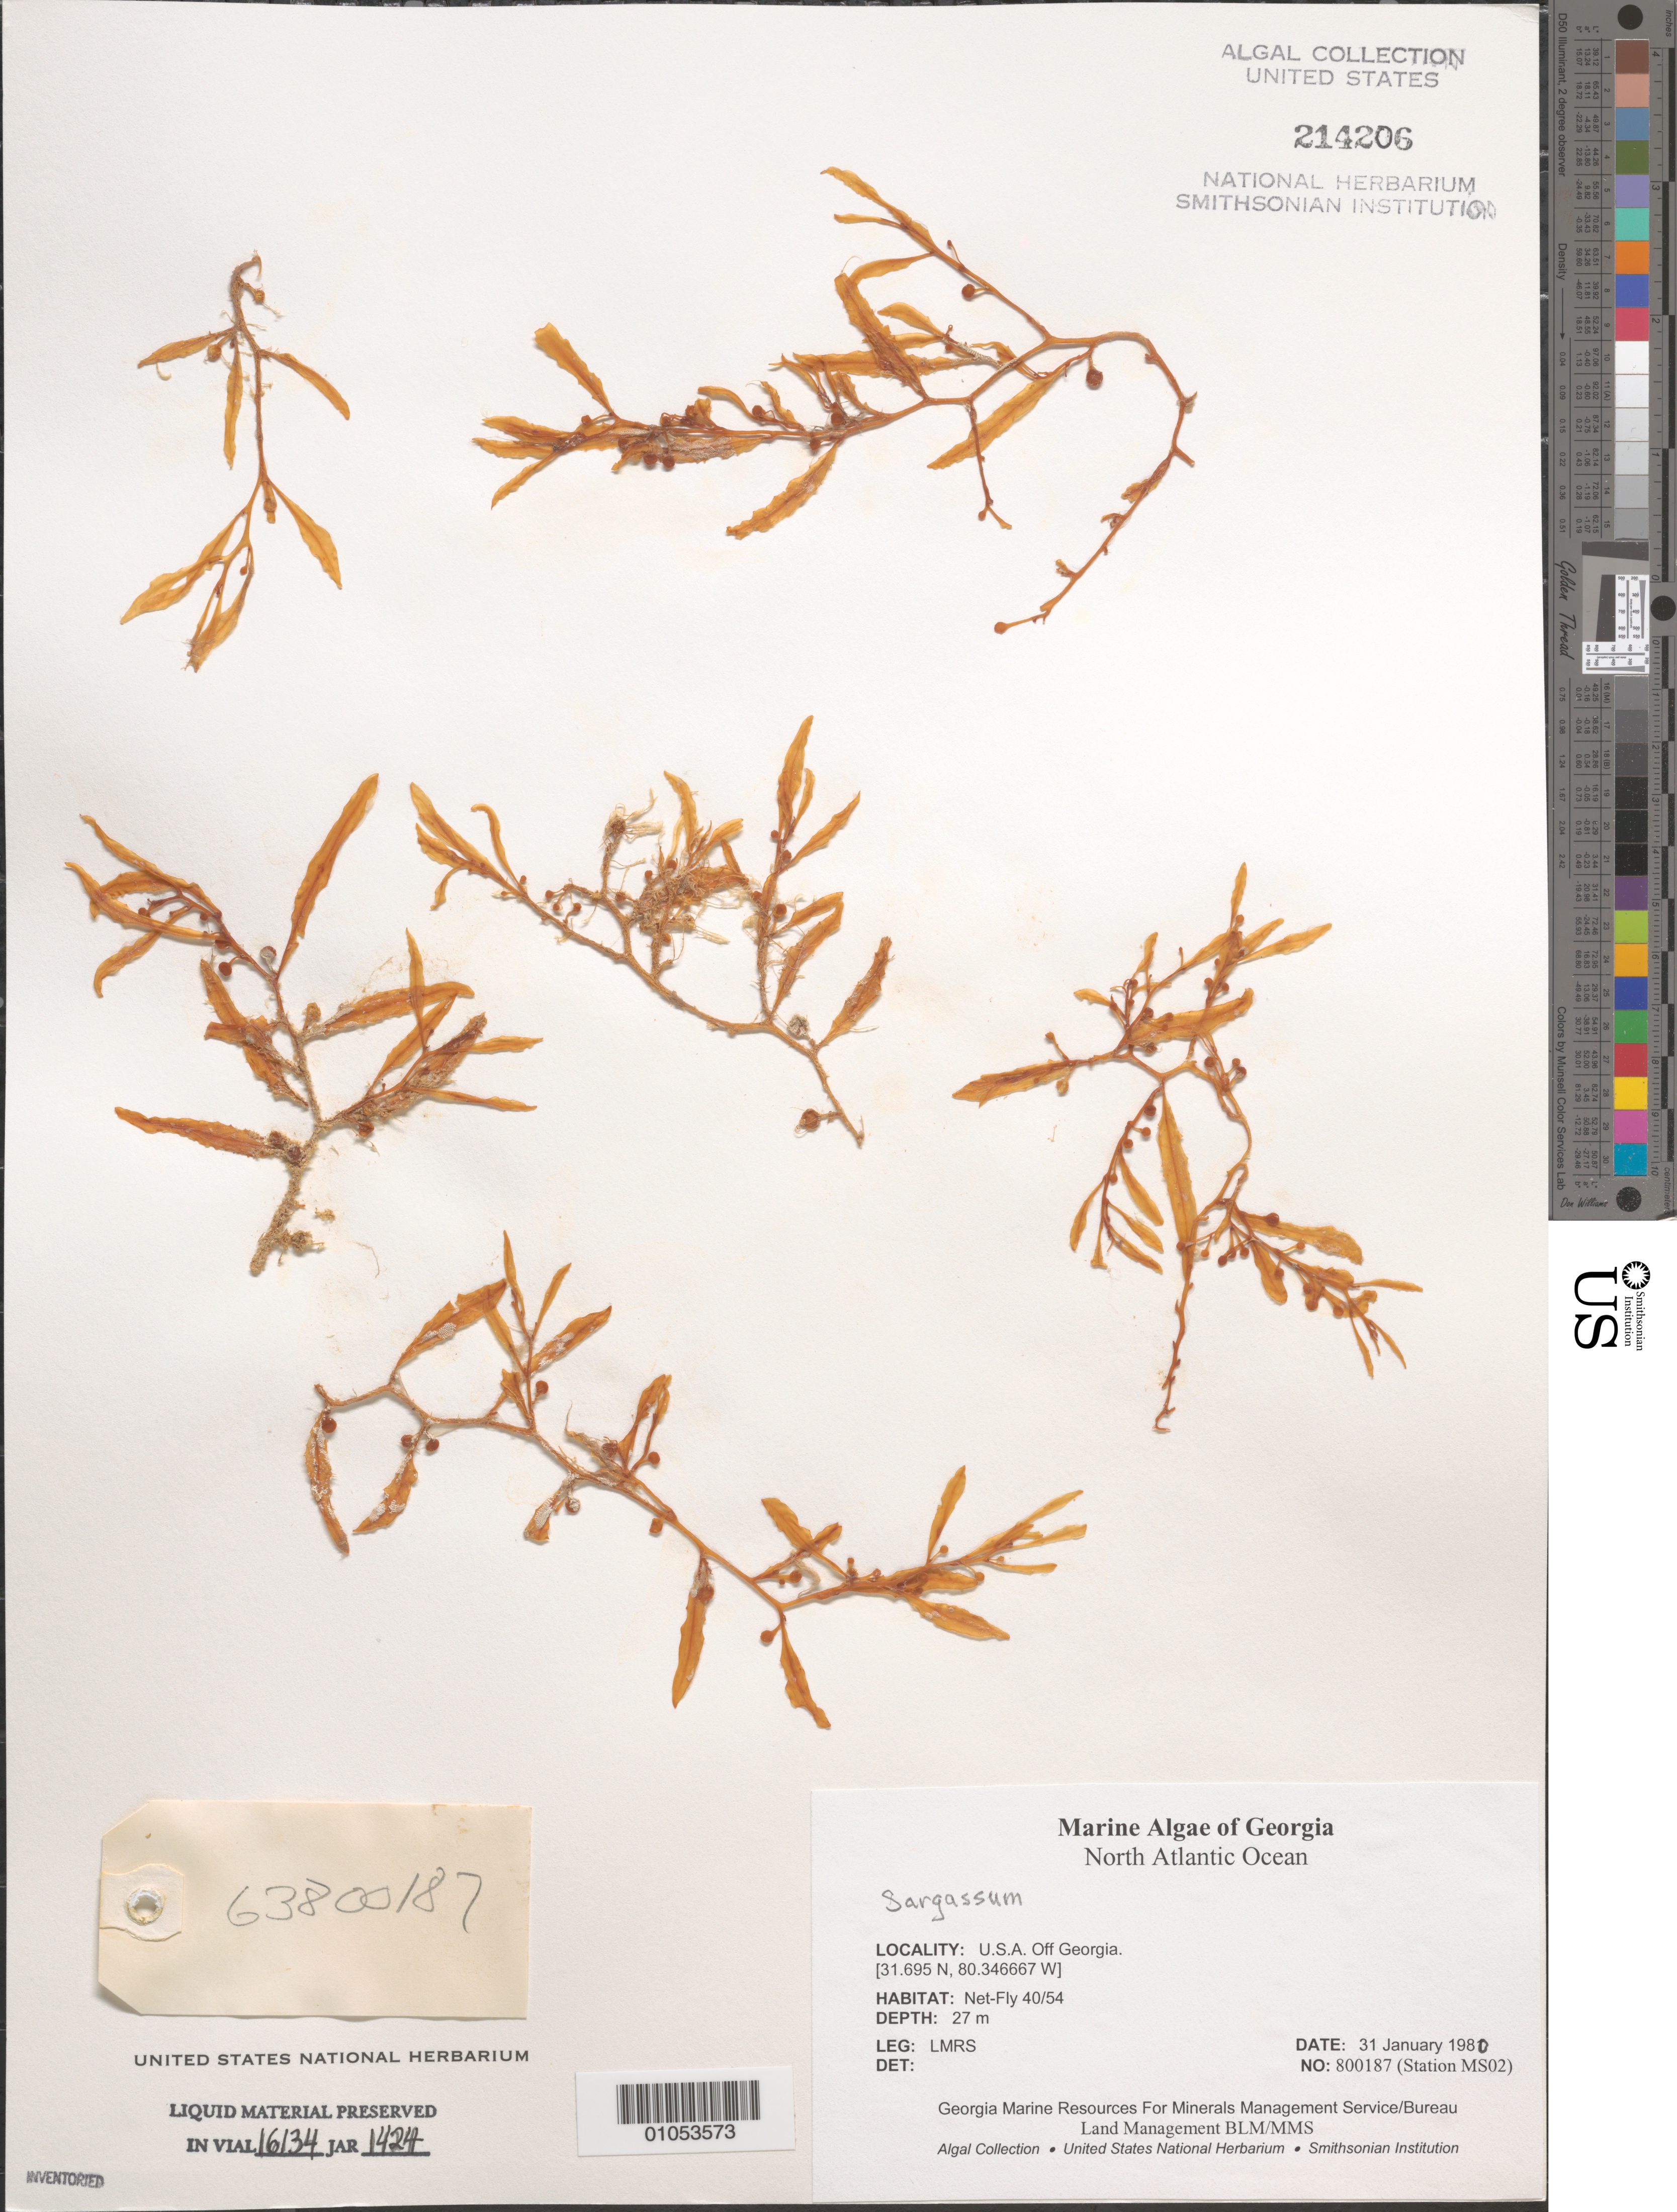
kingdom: Chromista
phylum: Ochrophyta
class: Phaeophyceae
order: Fucales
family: Sargassaceae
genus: Sargassum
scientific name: Sargassum sp.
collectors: LMRS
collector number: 800187 (Station MS02)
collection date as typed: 31 Jan 1980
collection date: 1980-01-31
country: United States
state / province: Georgia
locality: North Atlantic Ocean off Georgia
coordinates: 31.695 N, 80.346667 W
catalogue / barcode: US 214206